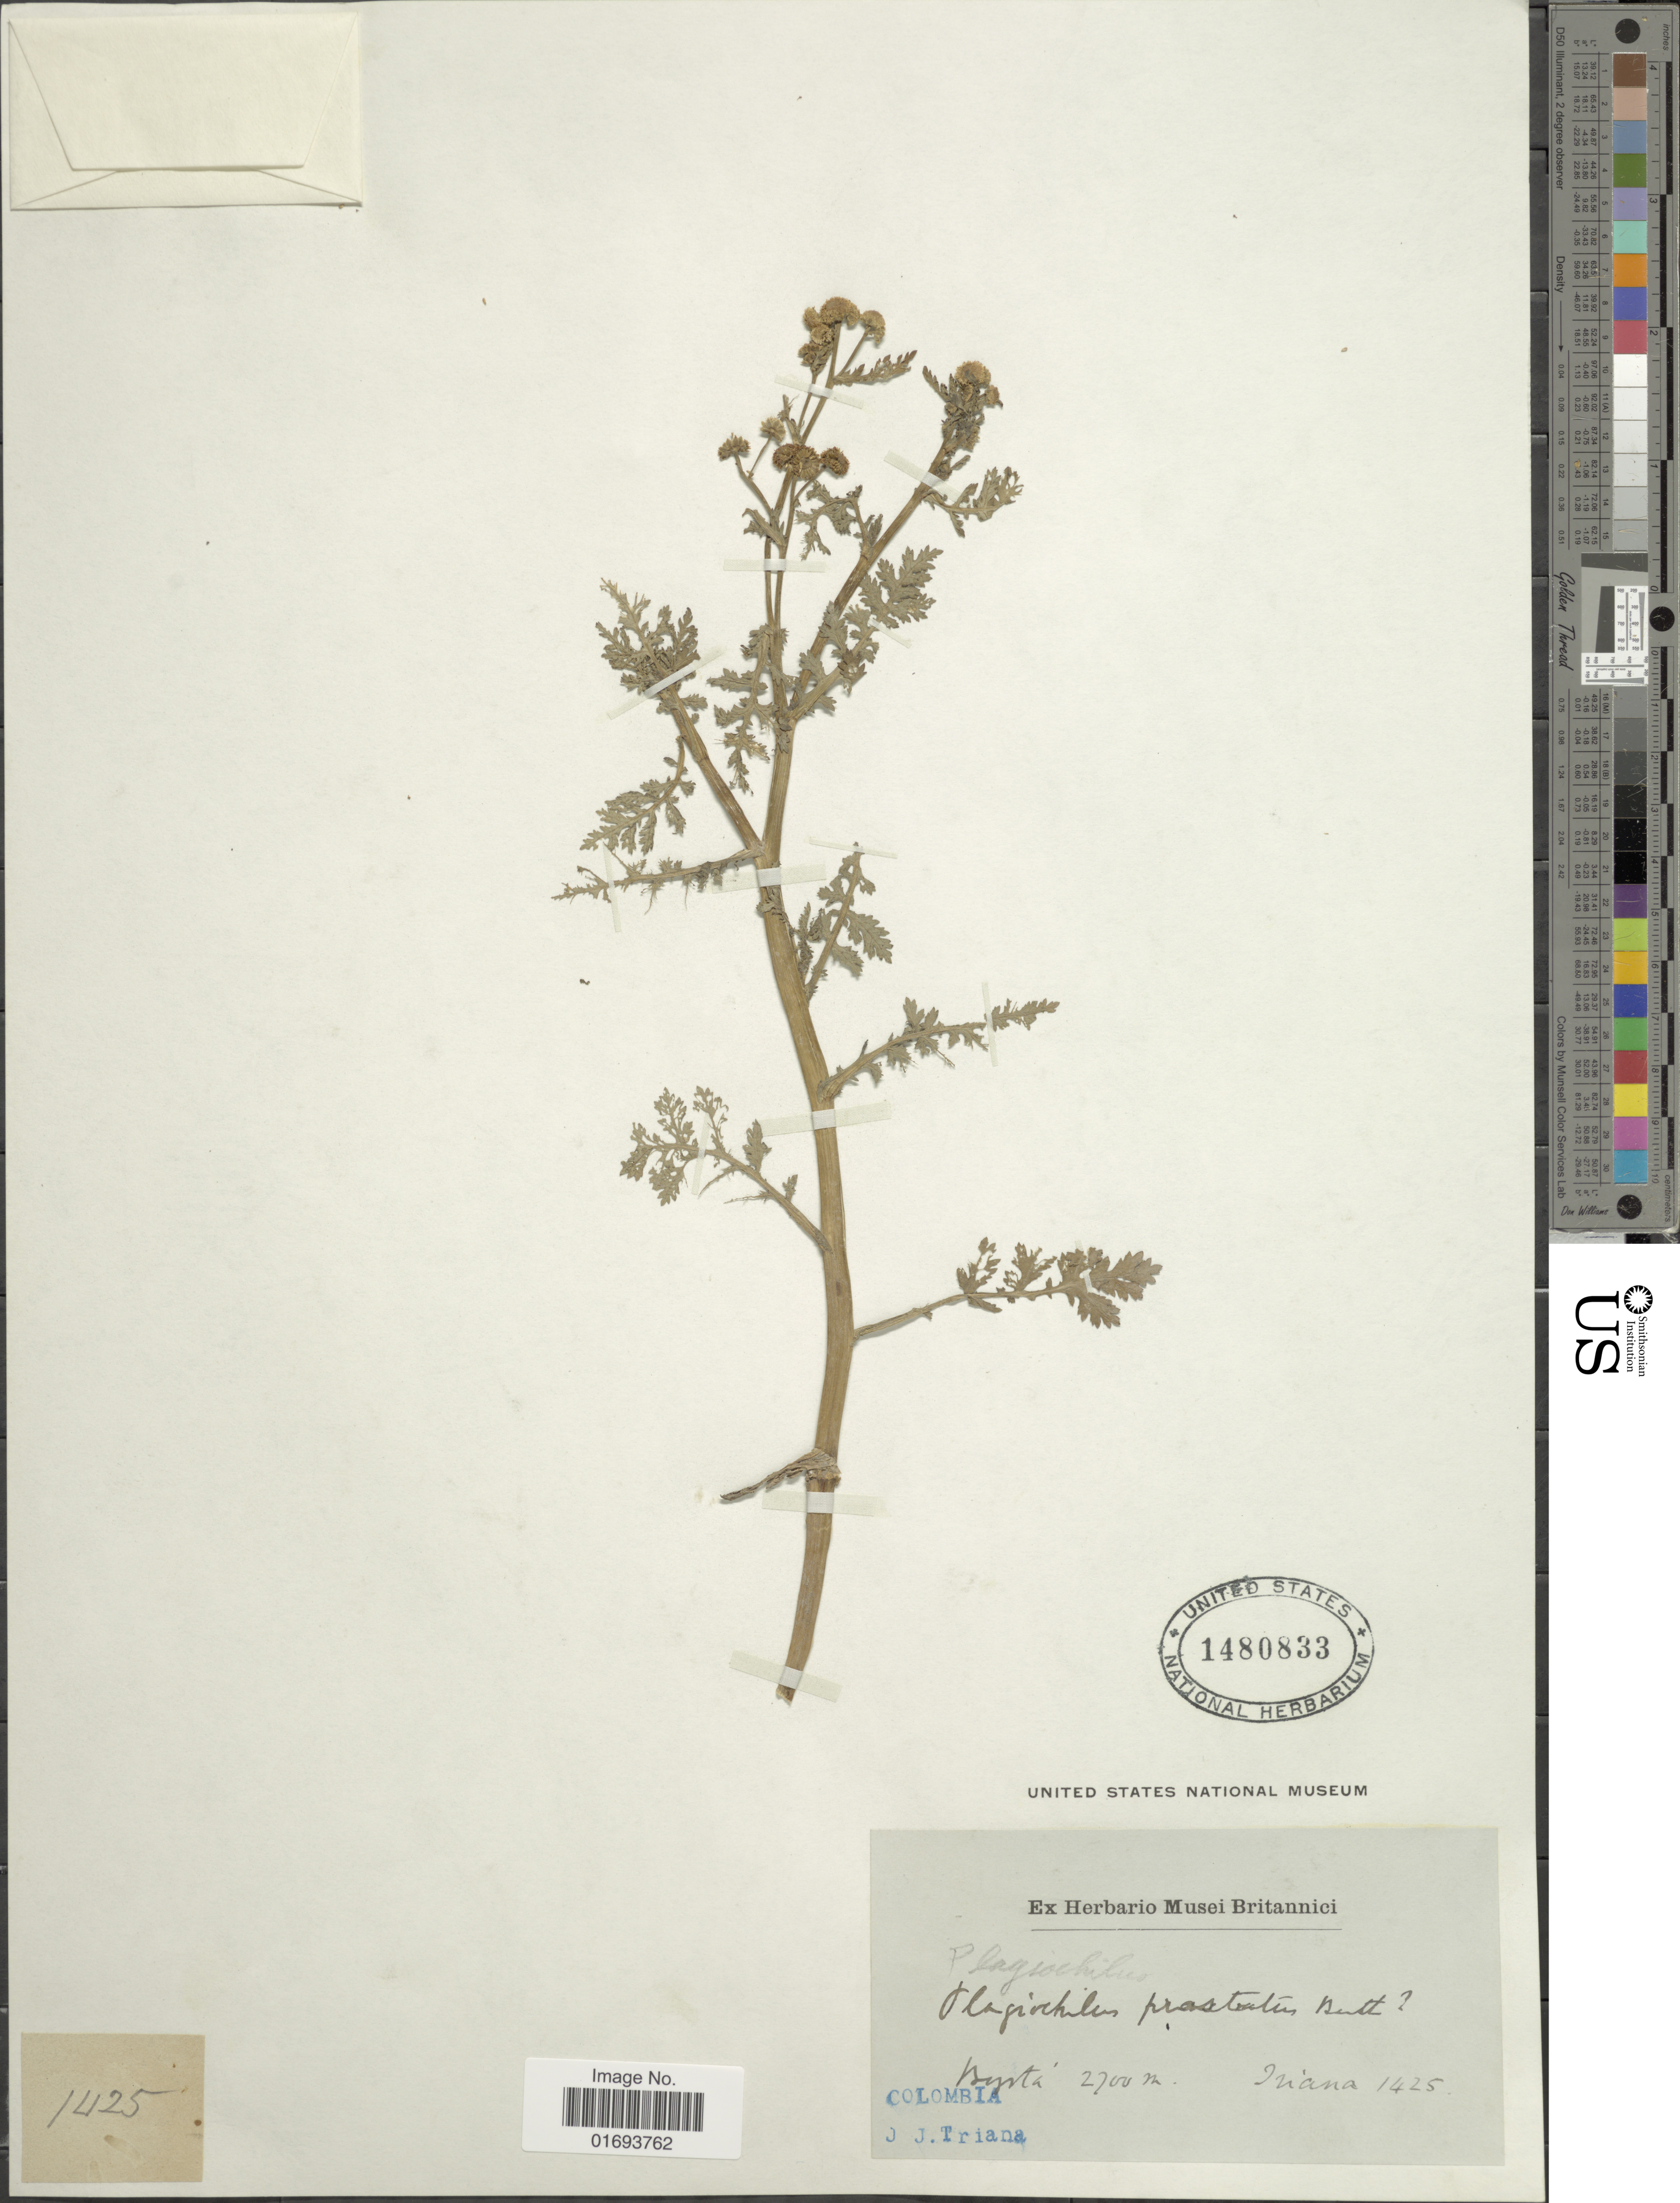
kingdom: Plantae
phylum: Tracheophyta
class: Magnoliopsida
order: Asterales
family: Asteraceae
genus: Plagiocheilus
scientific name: Plagiocheilus bogotensis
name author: (Kunth) Wedd.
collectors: J. J. Triana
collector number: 1425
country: Colombia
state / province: Bogota D.C.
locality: Bogota, Colombia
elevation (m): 2700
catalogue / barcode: US 1480833